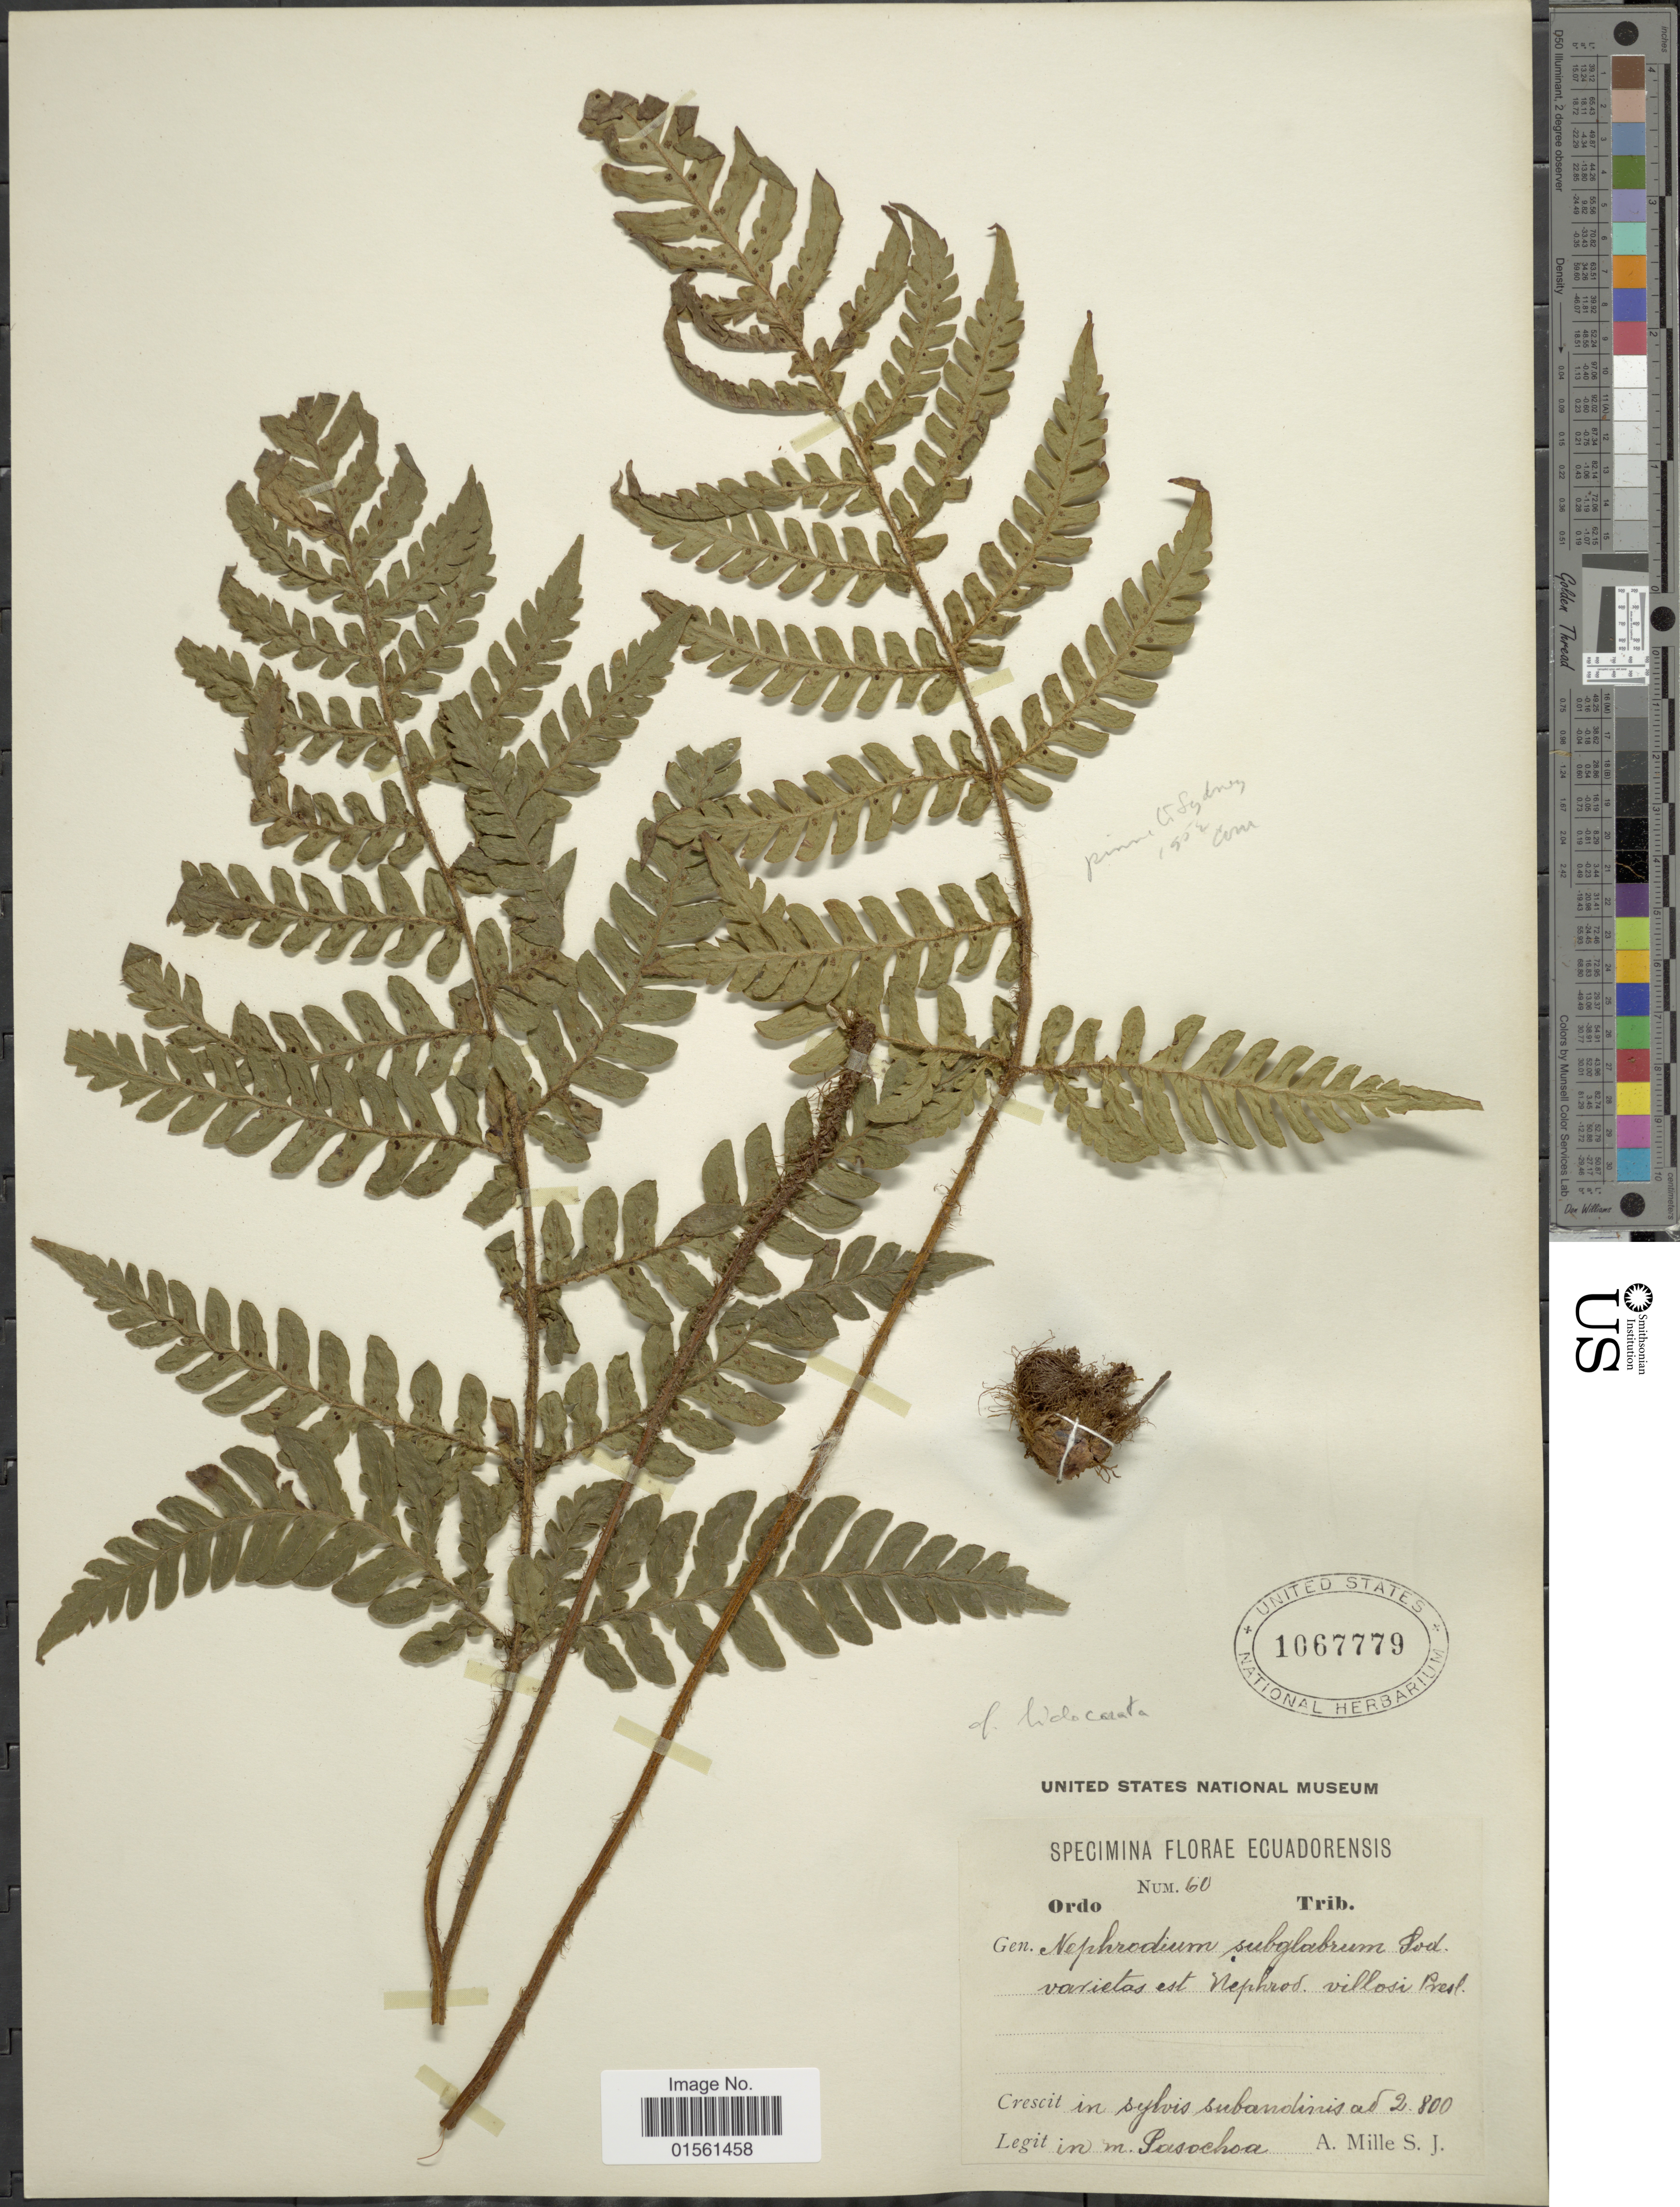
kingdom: Plantae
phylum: Tracheophyta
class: Polypodiopsida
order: Polypodiales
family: Dryopteridaceae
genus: Megalastrum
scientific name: Megalastrum sp.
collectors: A. Mille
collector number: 60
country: Ecuador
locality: Criscit in sylvis subandinis in m. Pasachoa.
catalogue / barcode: US 1067779